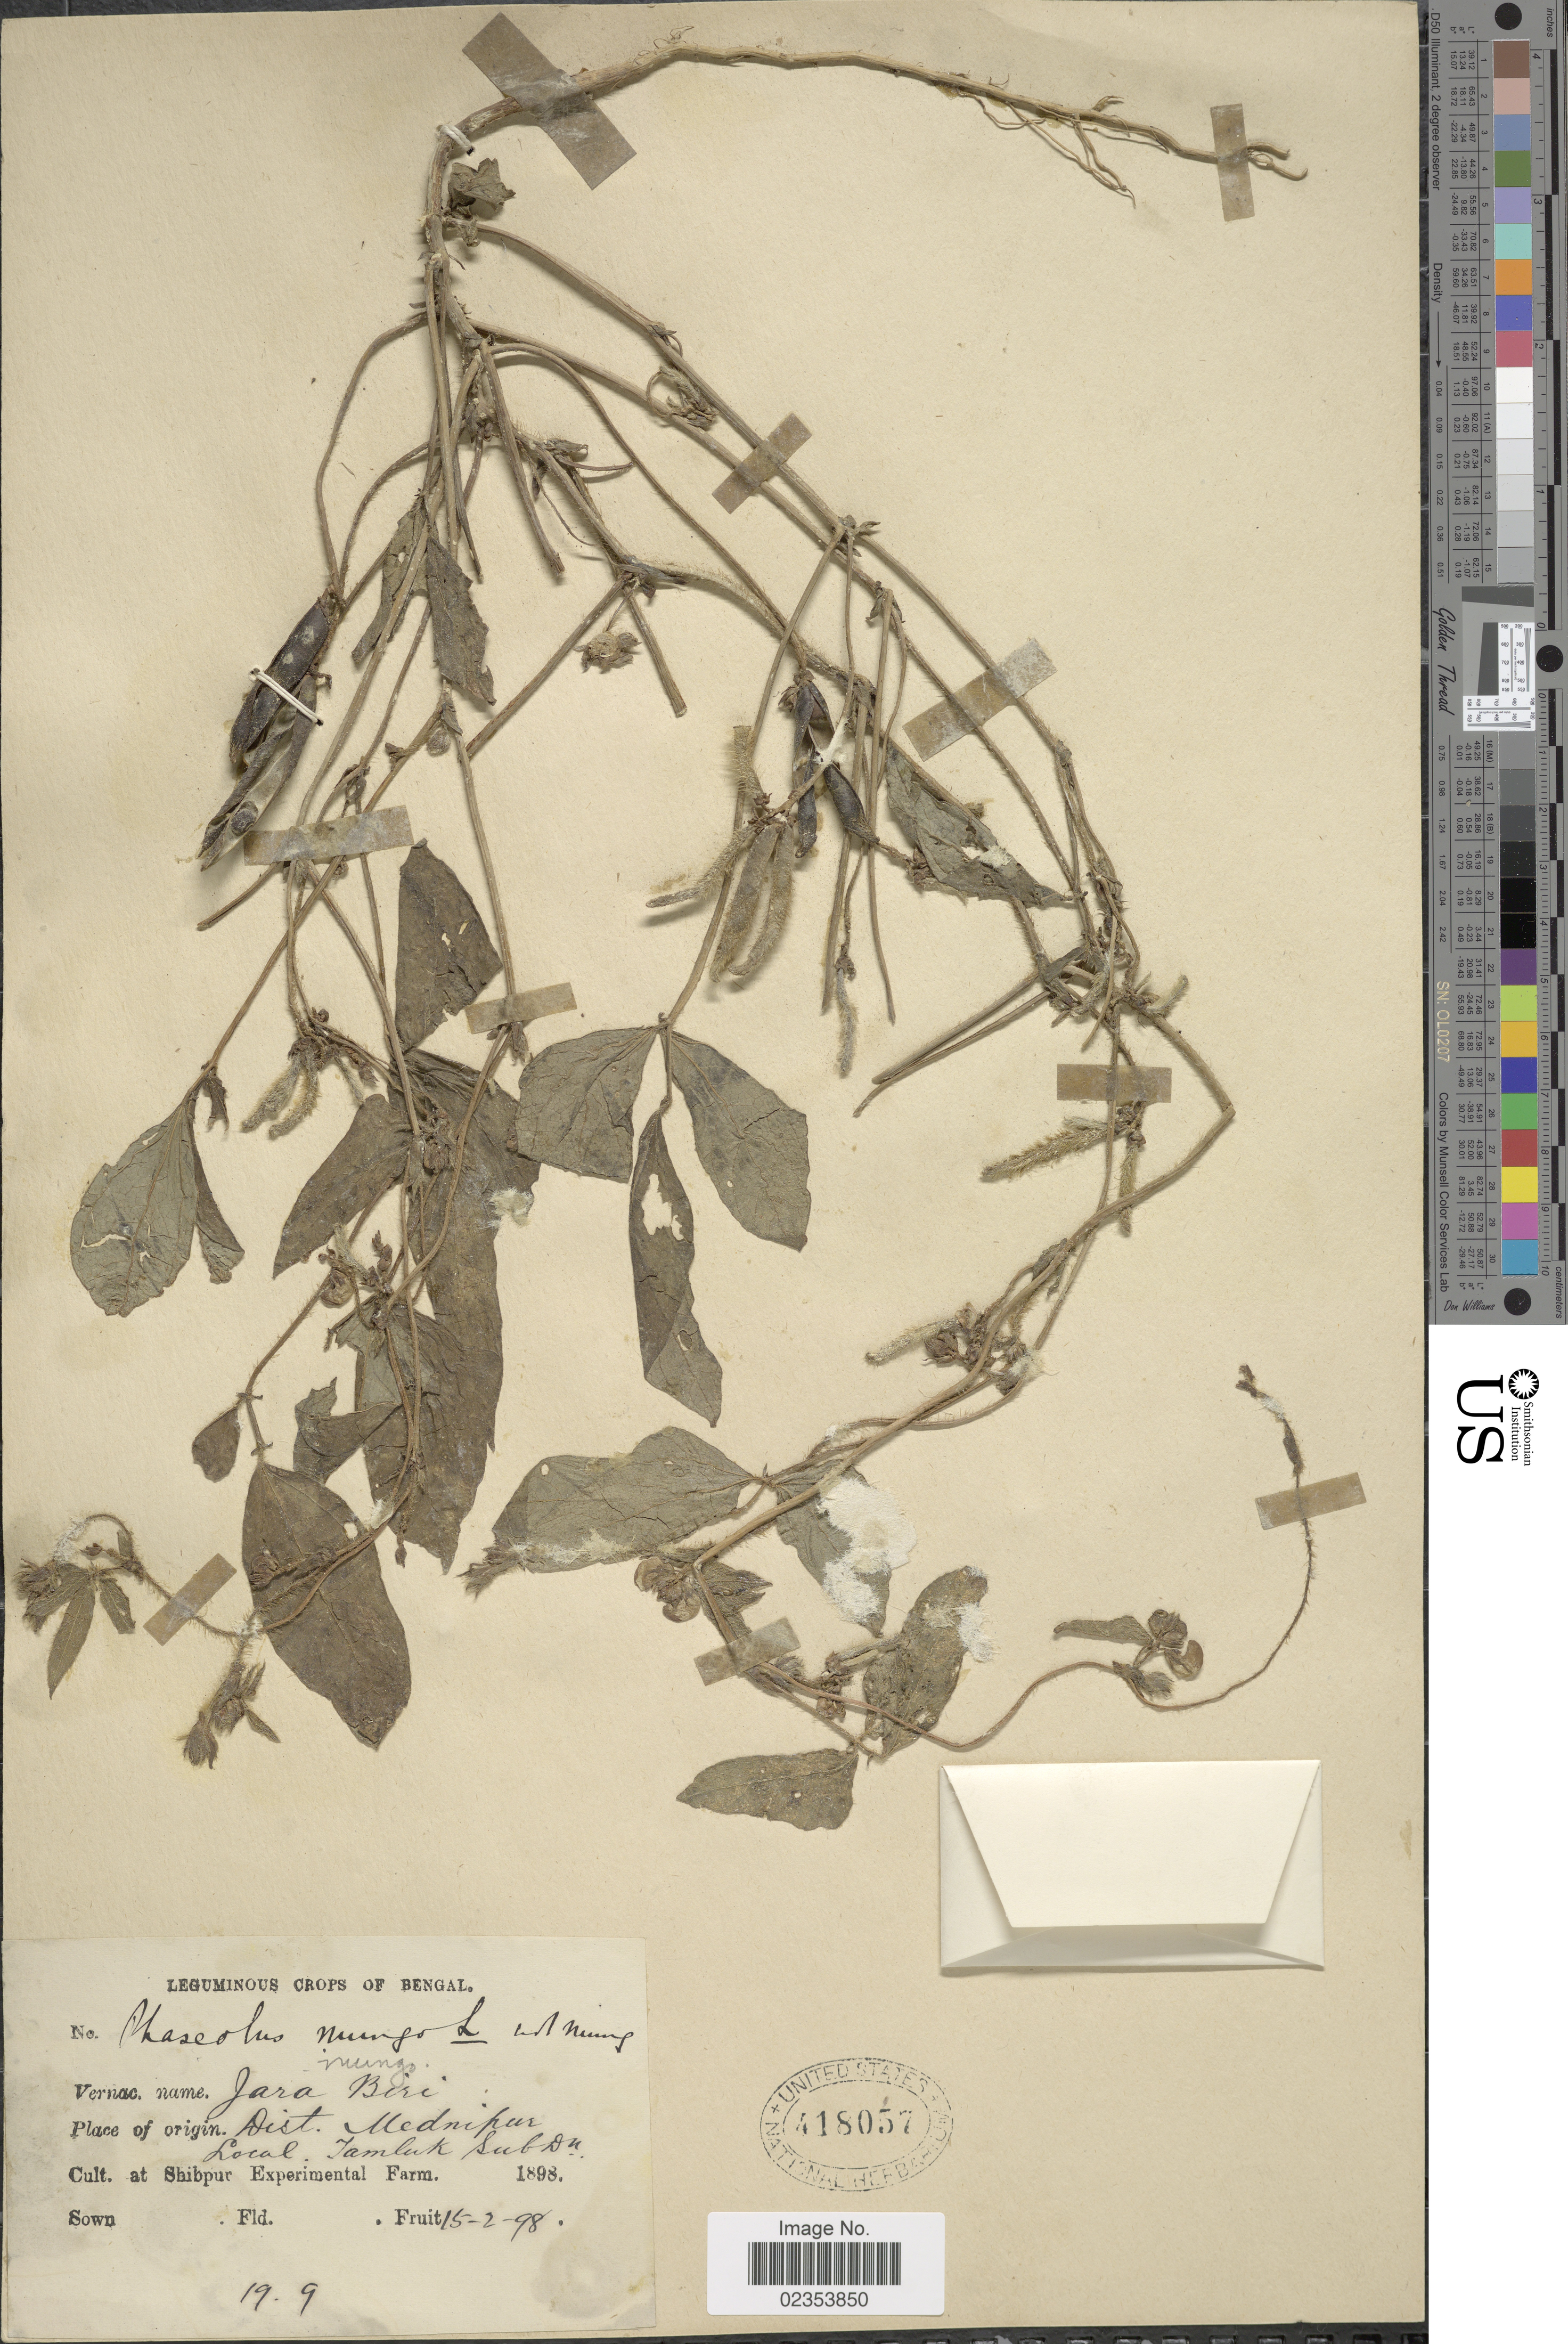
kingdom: Plantae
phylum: Tracheophyta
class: Magnoliopsida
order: Fabales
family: Fabaceae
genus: Vigna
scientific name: Vigna radiata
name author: (L.) R. Wilczek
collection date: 1898-02-15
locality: Cult. at Shibpur Experimental Farm. Bengal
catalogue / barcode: US 418057